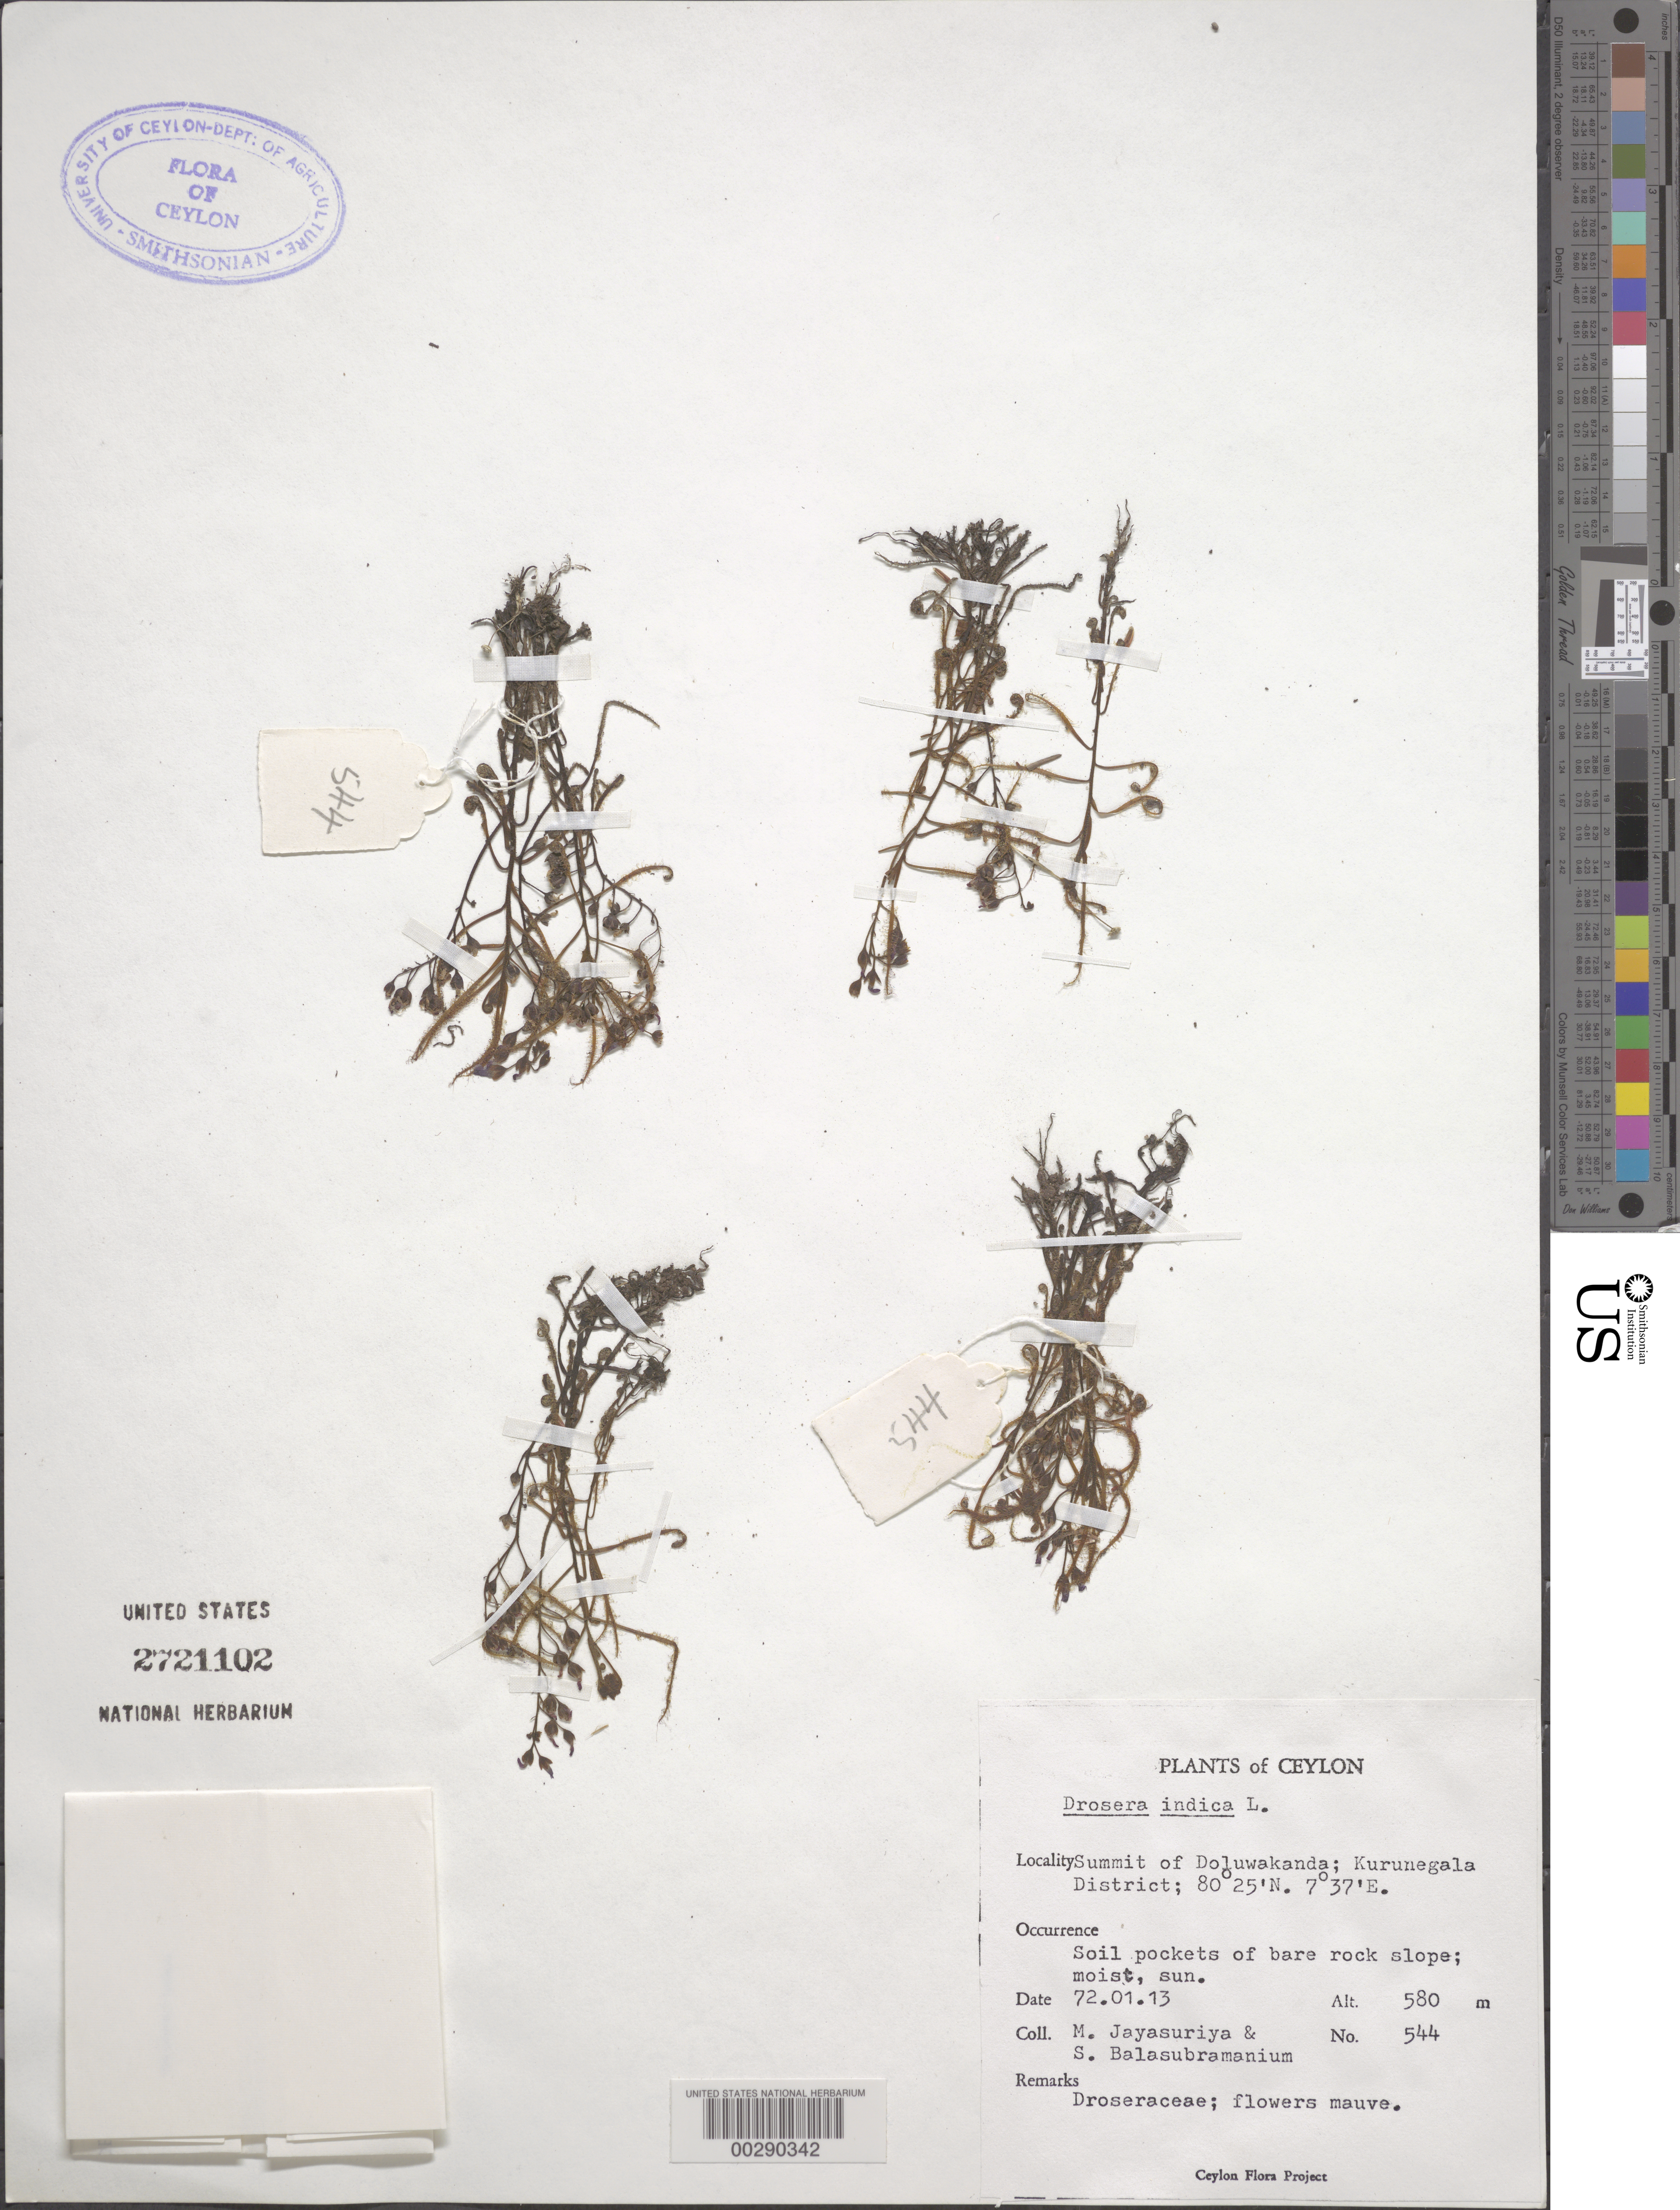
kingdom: Plantae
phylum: Tracheophyta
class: Magnoliopsida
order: Caryophyllales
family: Droseraceae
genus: Drosera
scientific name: Drosera indica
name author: L.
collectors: A. H. Jayasuriya & S. Balasubramaniam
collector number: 544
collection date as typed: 13 Jan 1972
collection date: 1972-01-13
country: Sri Lanka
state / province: North Western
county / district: Kurunegala Dist.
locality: Summit of doluwakanda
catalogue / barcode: US 2721102